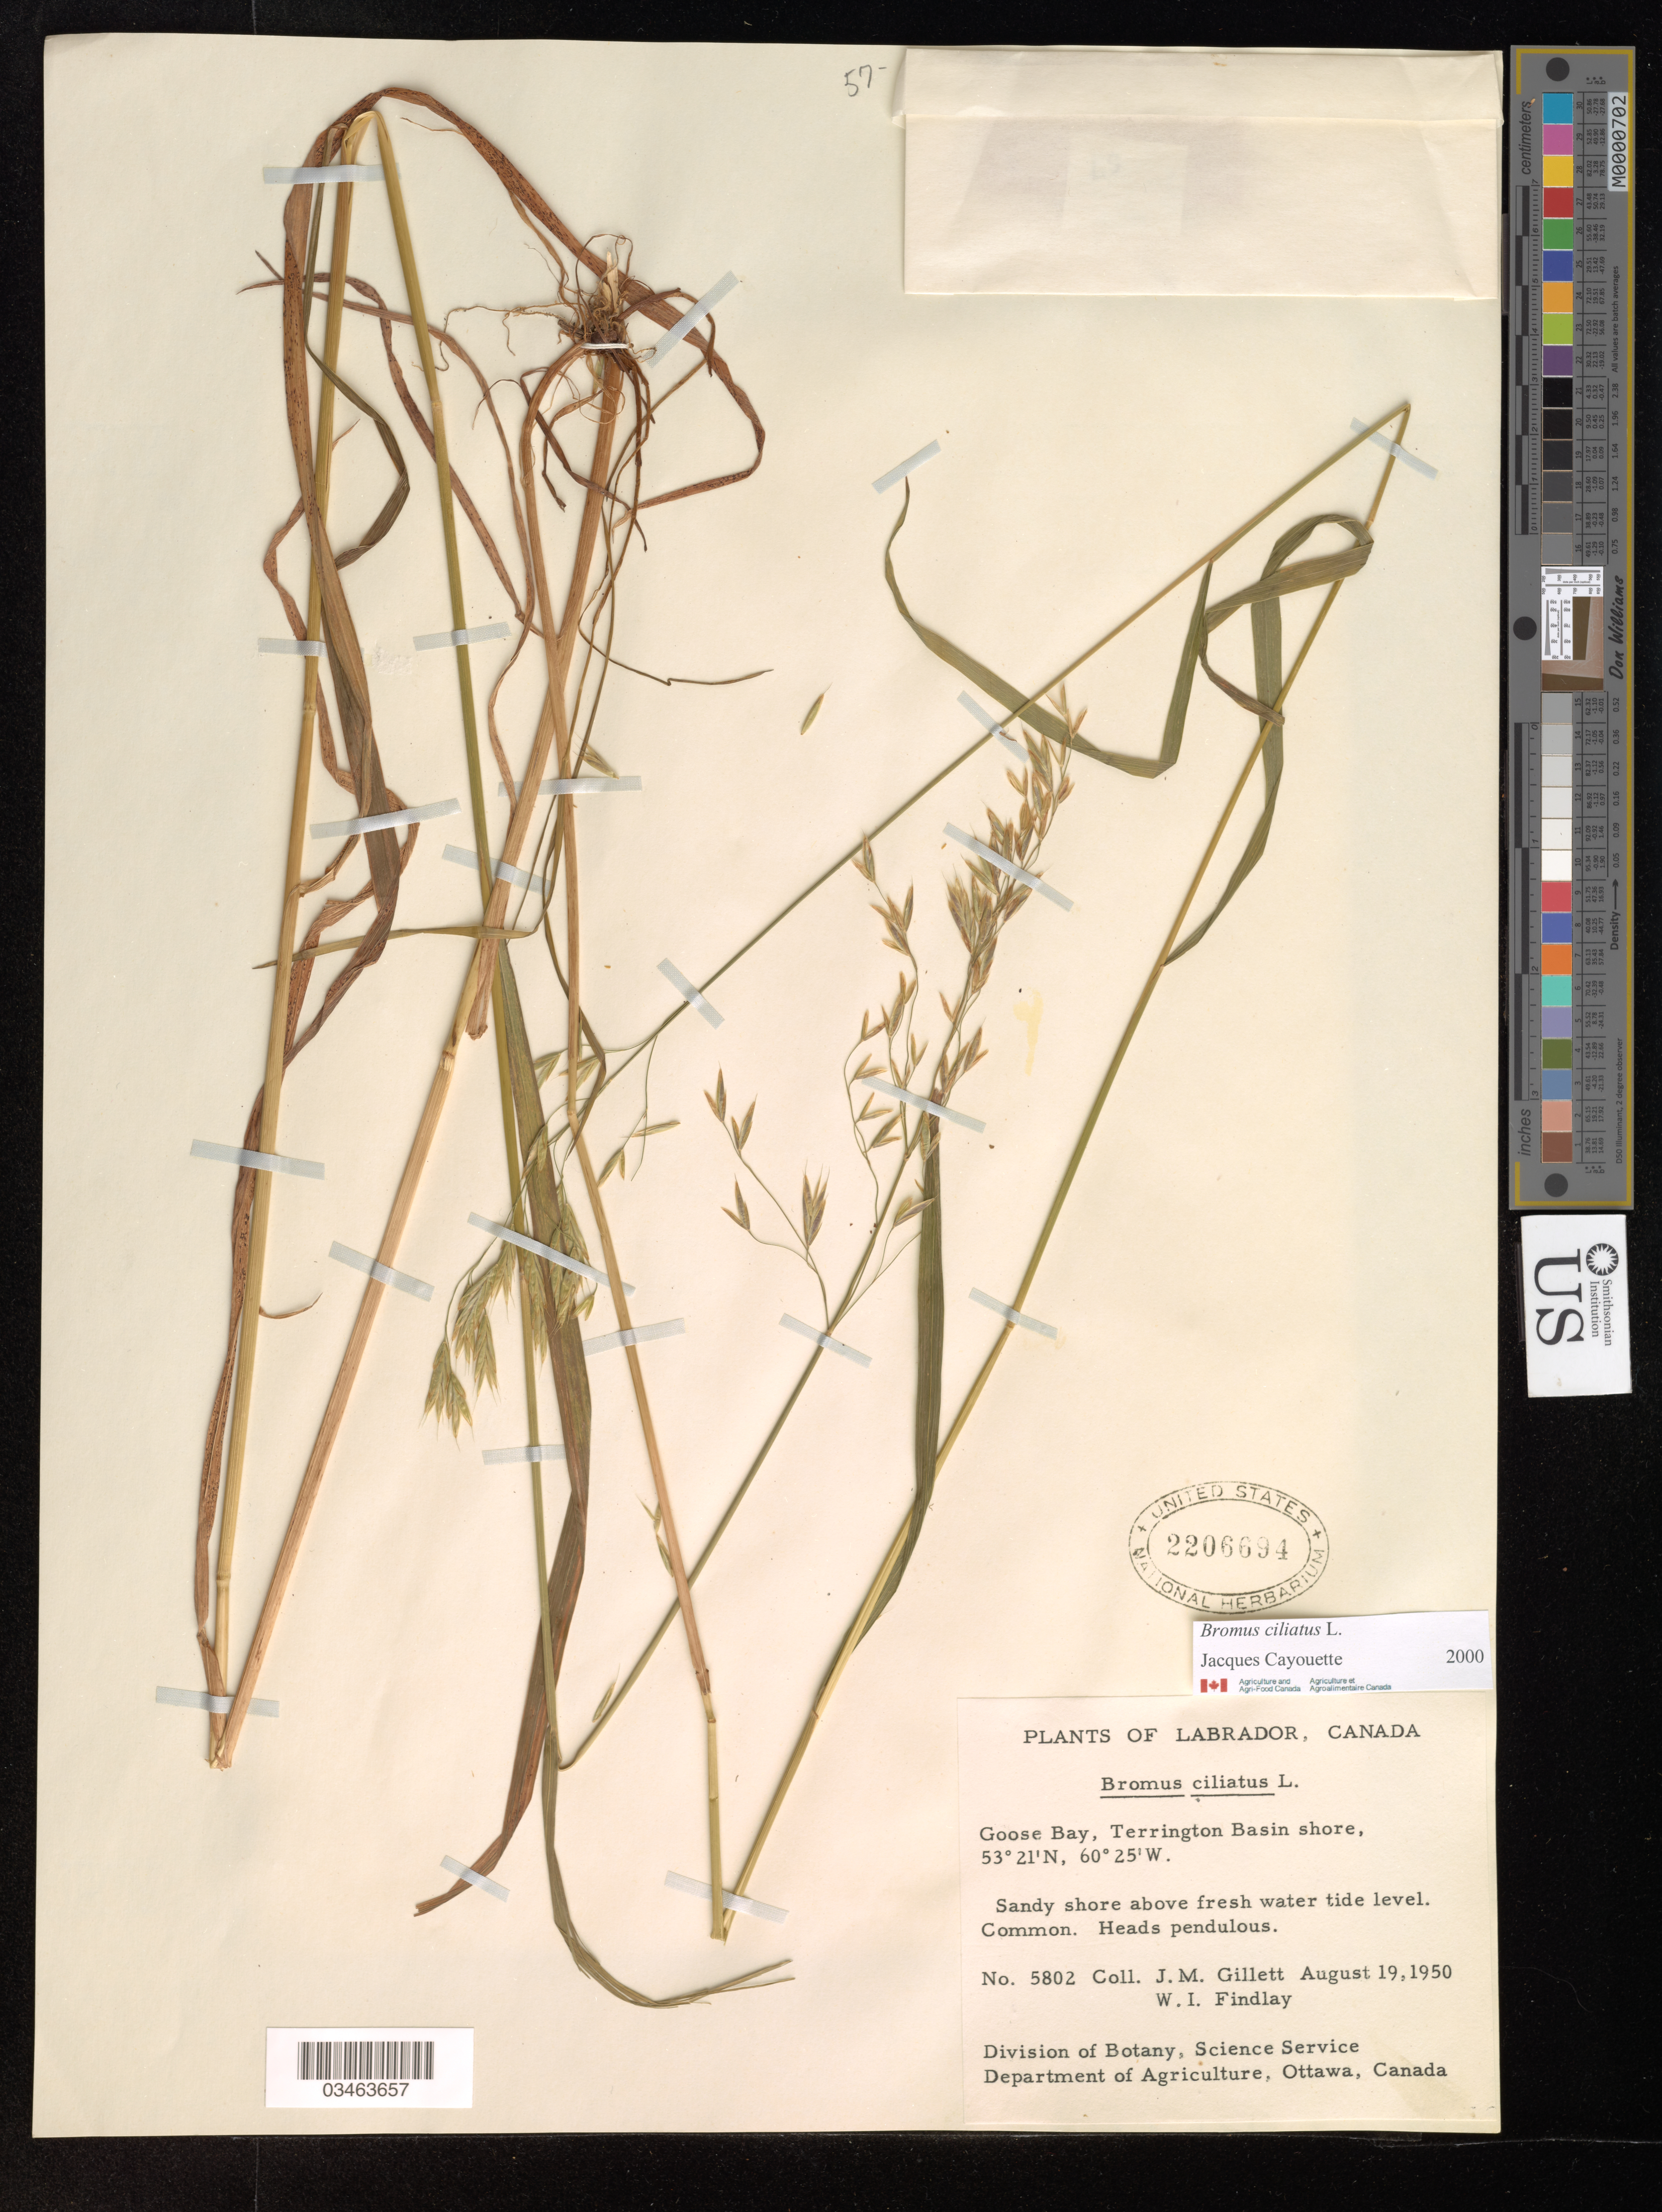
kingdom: Plantae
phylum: Tracheophyta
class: Liliopsida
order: Poales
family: Poaceae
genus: Bromus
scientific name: Bromus ciliatus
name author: L.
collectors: J. M. Gillet & W. Findlay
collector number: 5802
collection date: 1950-08-19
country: Canada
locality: Labrador. Goose Bay, Terrington Basin shore.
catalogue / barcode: US 2206694